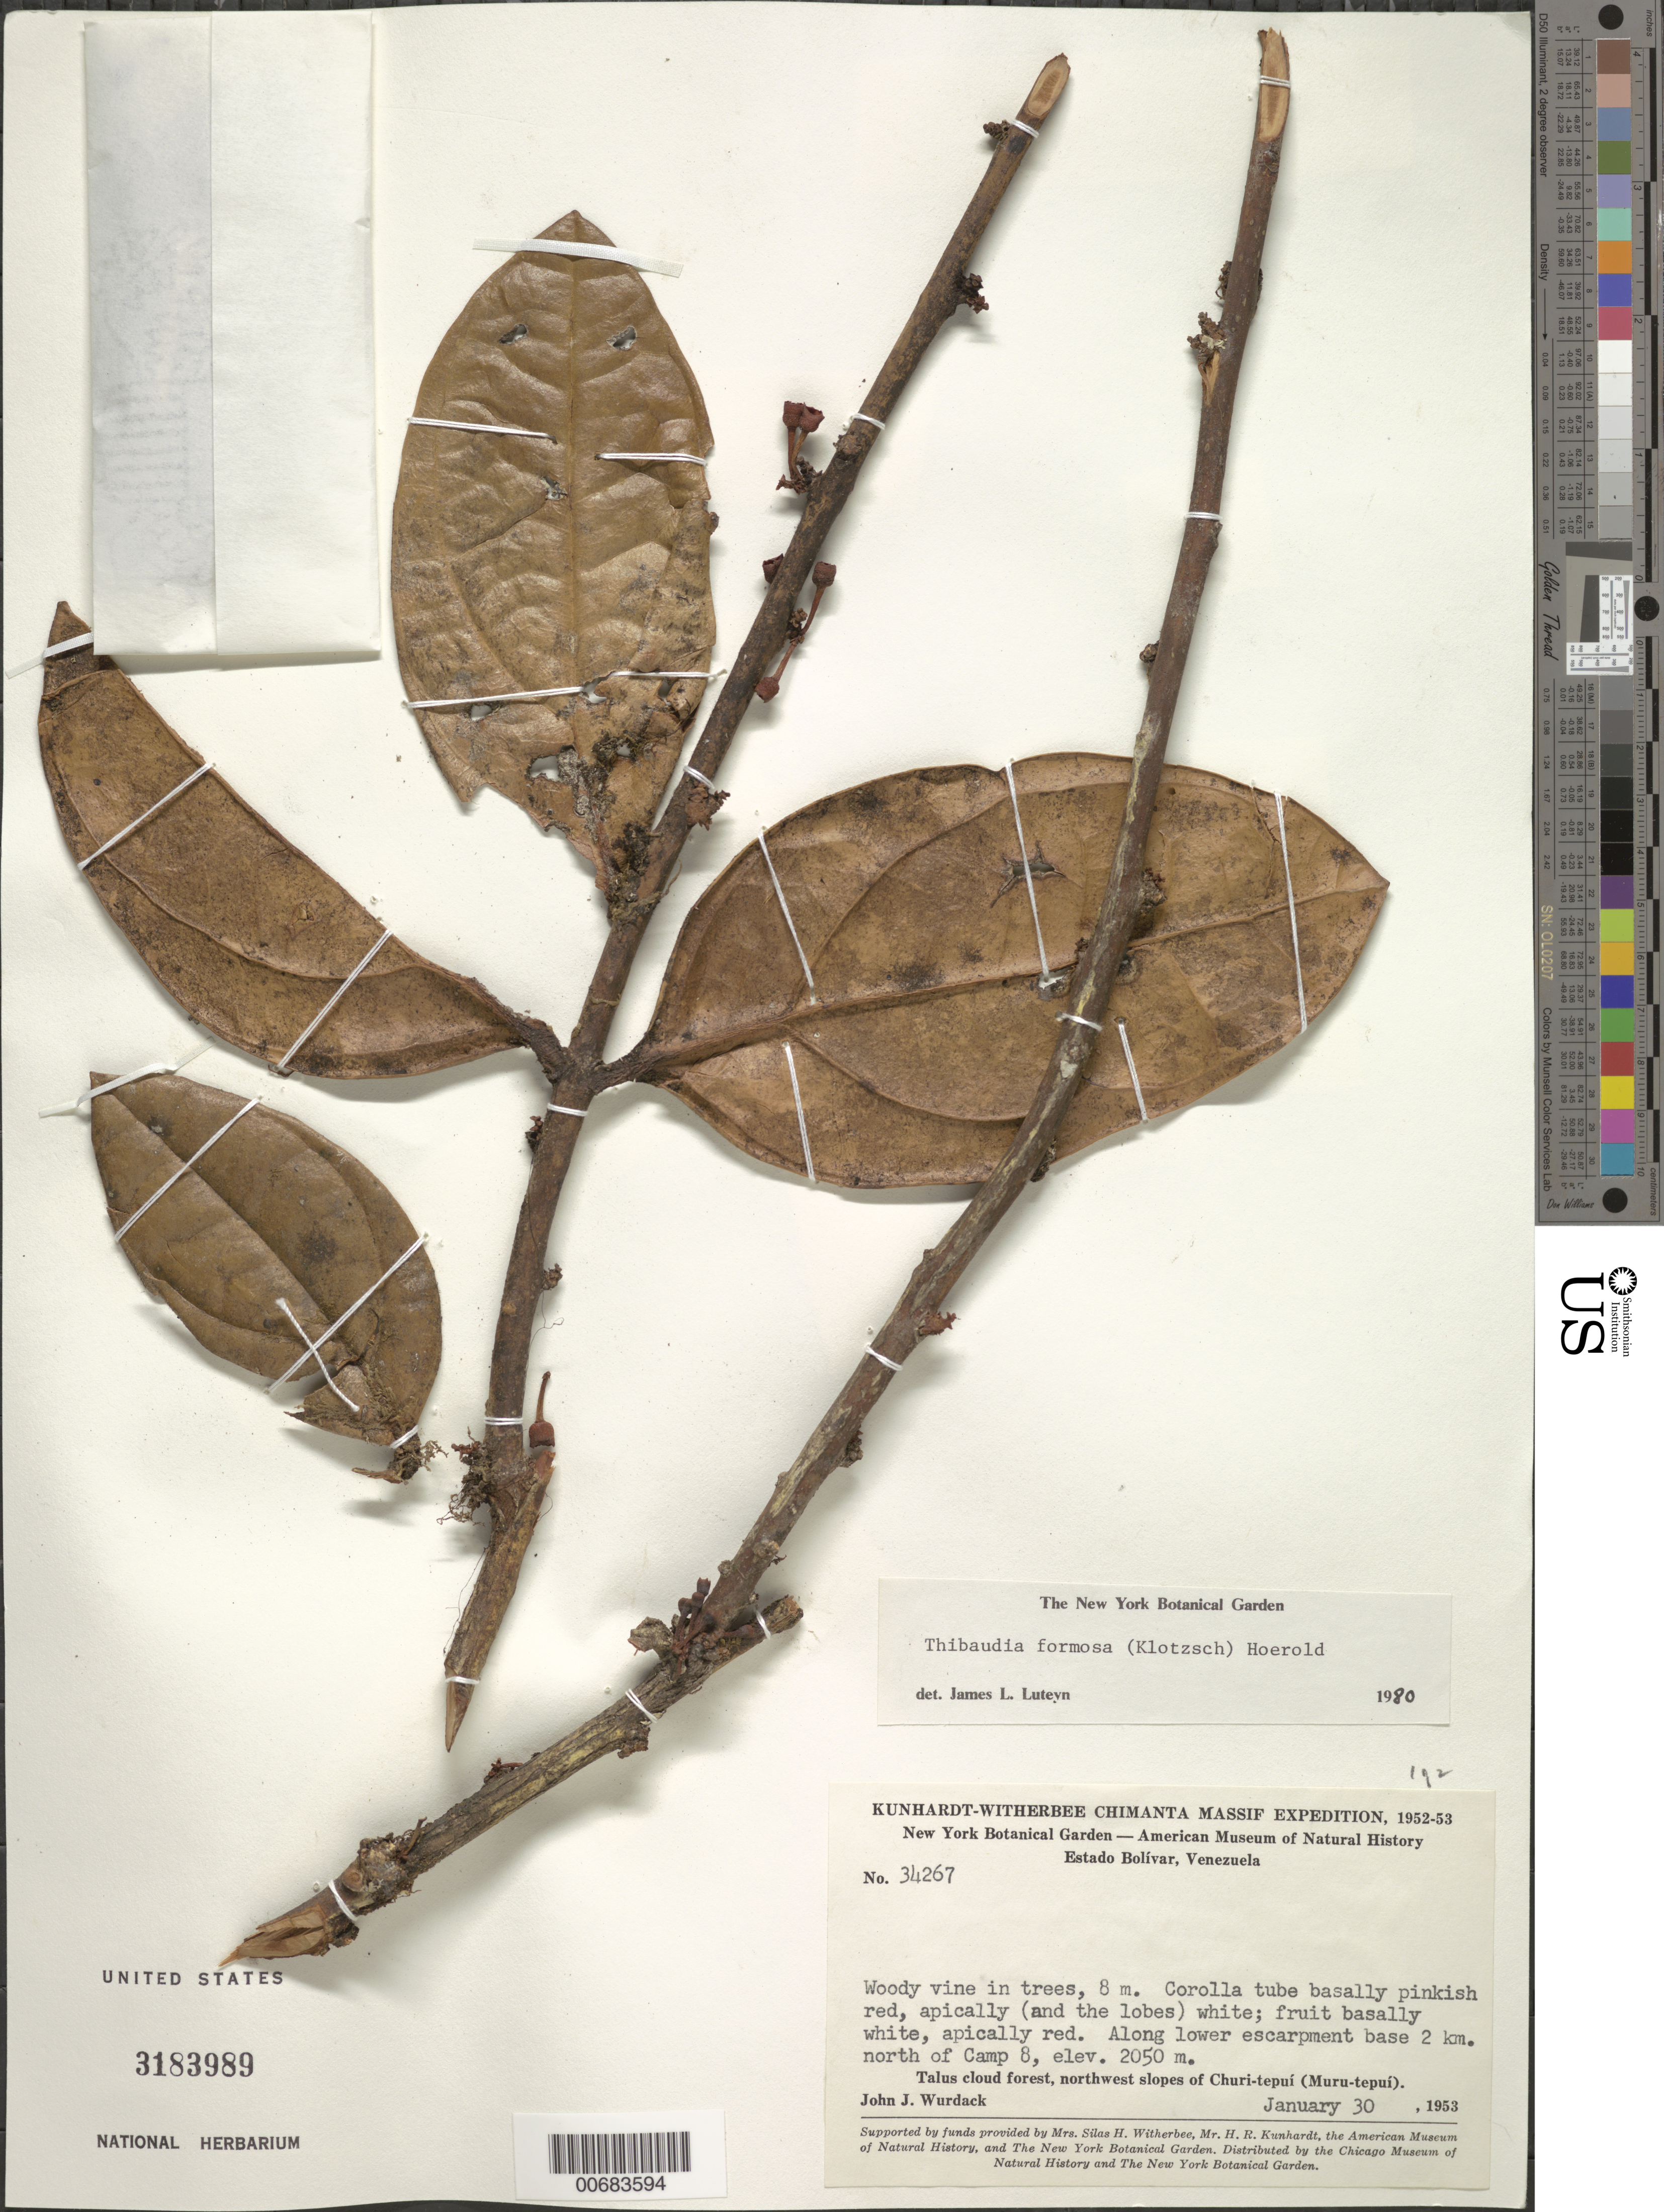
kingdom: Plantae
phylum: Tracheophyta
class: Magnoliopsida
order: Ericales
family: Ericaceae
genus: Thibaudia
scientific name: Thibaudia formosa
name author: (Klotzsch) Hoerold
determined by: Luteyn, J. L.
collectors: J. J. Wurdack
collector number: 34267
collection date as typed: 30-Jan-53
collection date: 1953-01-30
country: Venezuela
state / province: Bolívar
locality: Churi-tepuí (Muru-tepuí), 2 km N of Camp 8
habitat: Lower escarpment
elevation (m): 2050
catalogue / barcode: US 3183989